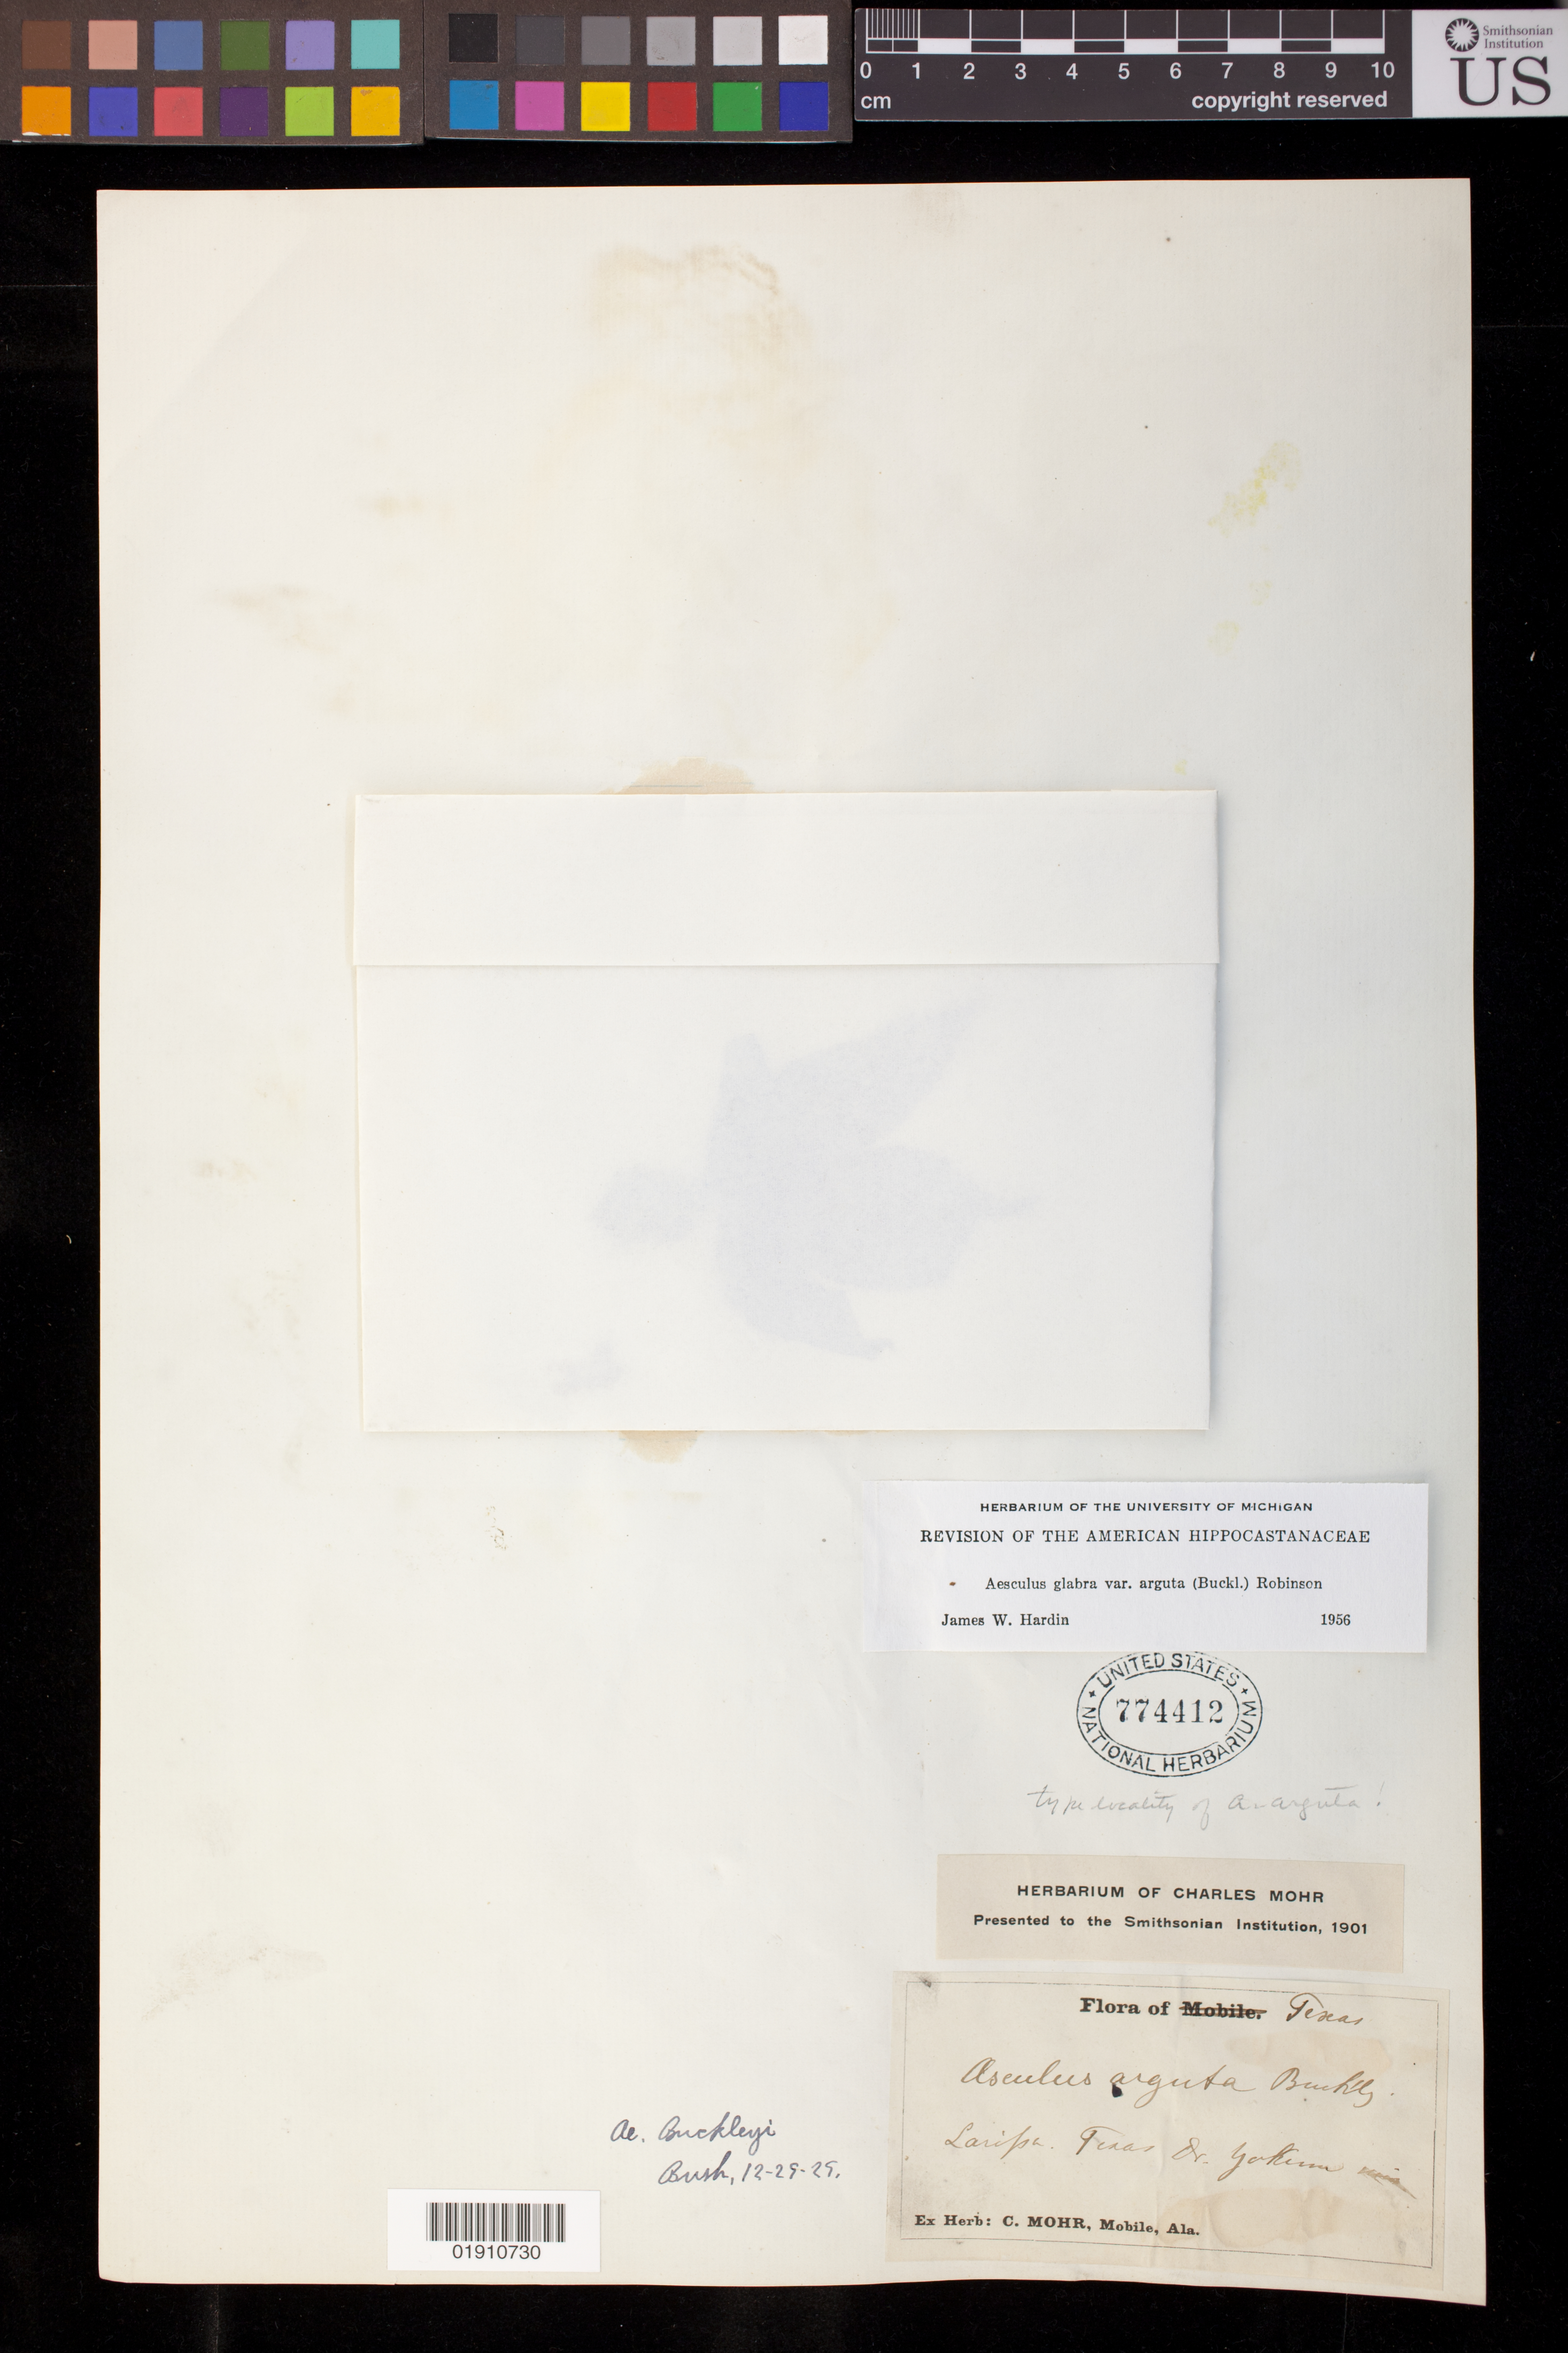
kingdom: Plantae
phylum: Tracheophyta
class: Magnoliopsida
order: Sapindales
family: Sapindaceae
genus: Aesculus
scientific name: Aesculus glabra var. anguta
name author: (Buckley) B.L. Rob.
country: United States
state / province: Texas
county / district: Cherokee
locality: Larissa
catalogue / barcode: US 774412